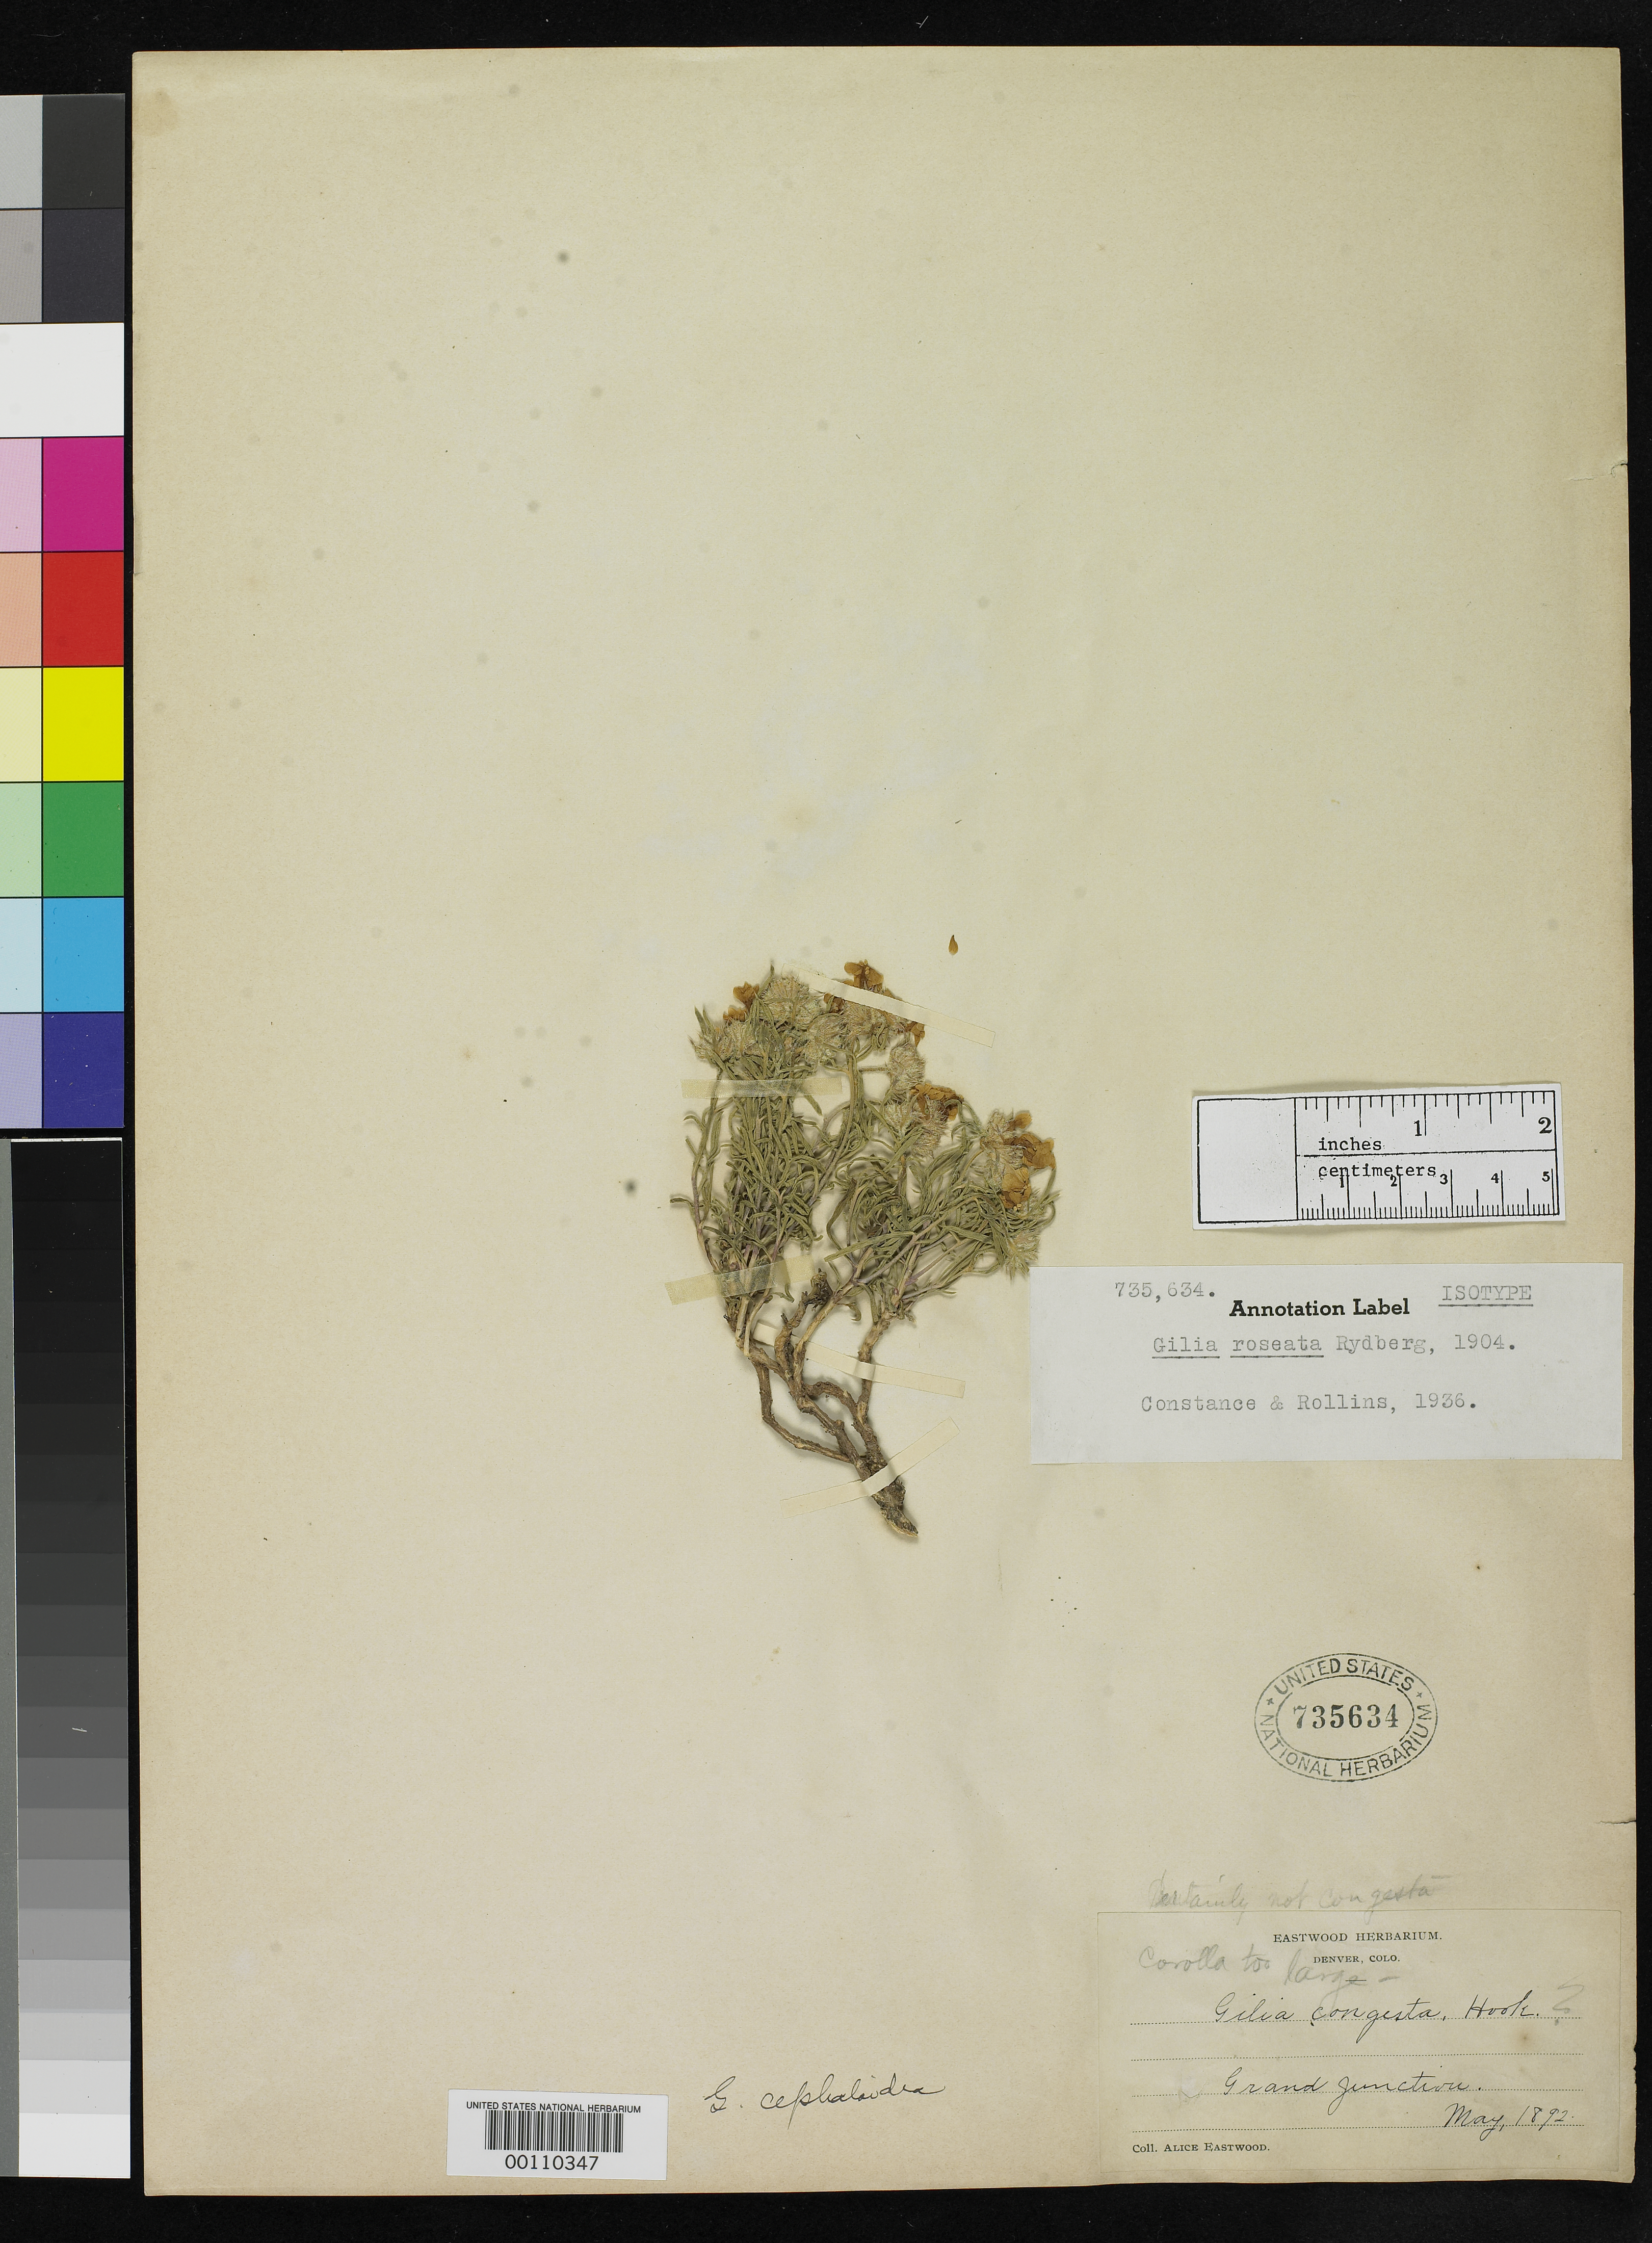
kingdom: Plantae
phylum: Tracheophyta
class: Magnoliopsida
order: Ericales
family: Polemoniaceae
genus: Gilia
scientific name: Gilia roseata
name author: Rydb.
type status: Isotype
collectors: A. Eastwood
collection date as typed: May 1892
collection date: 1892-05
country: United States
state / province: Colorado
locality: Grand Junction.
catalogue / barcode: US 735634